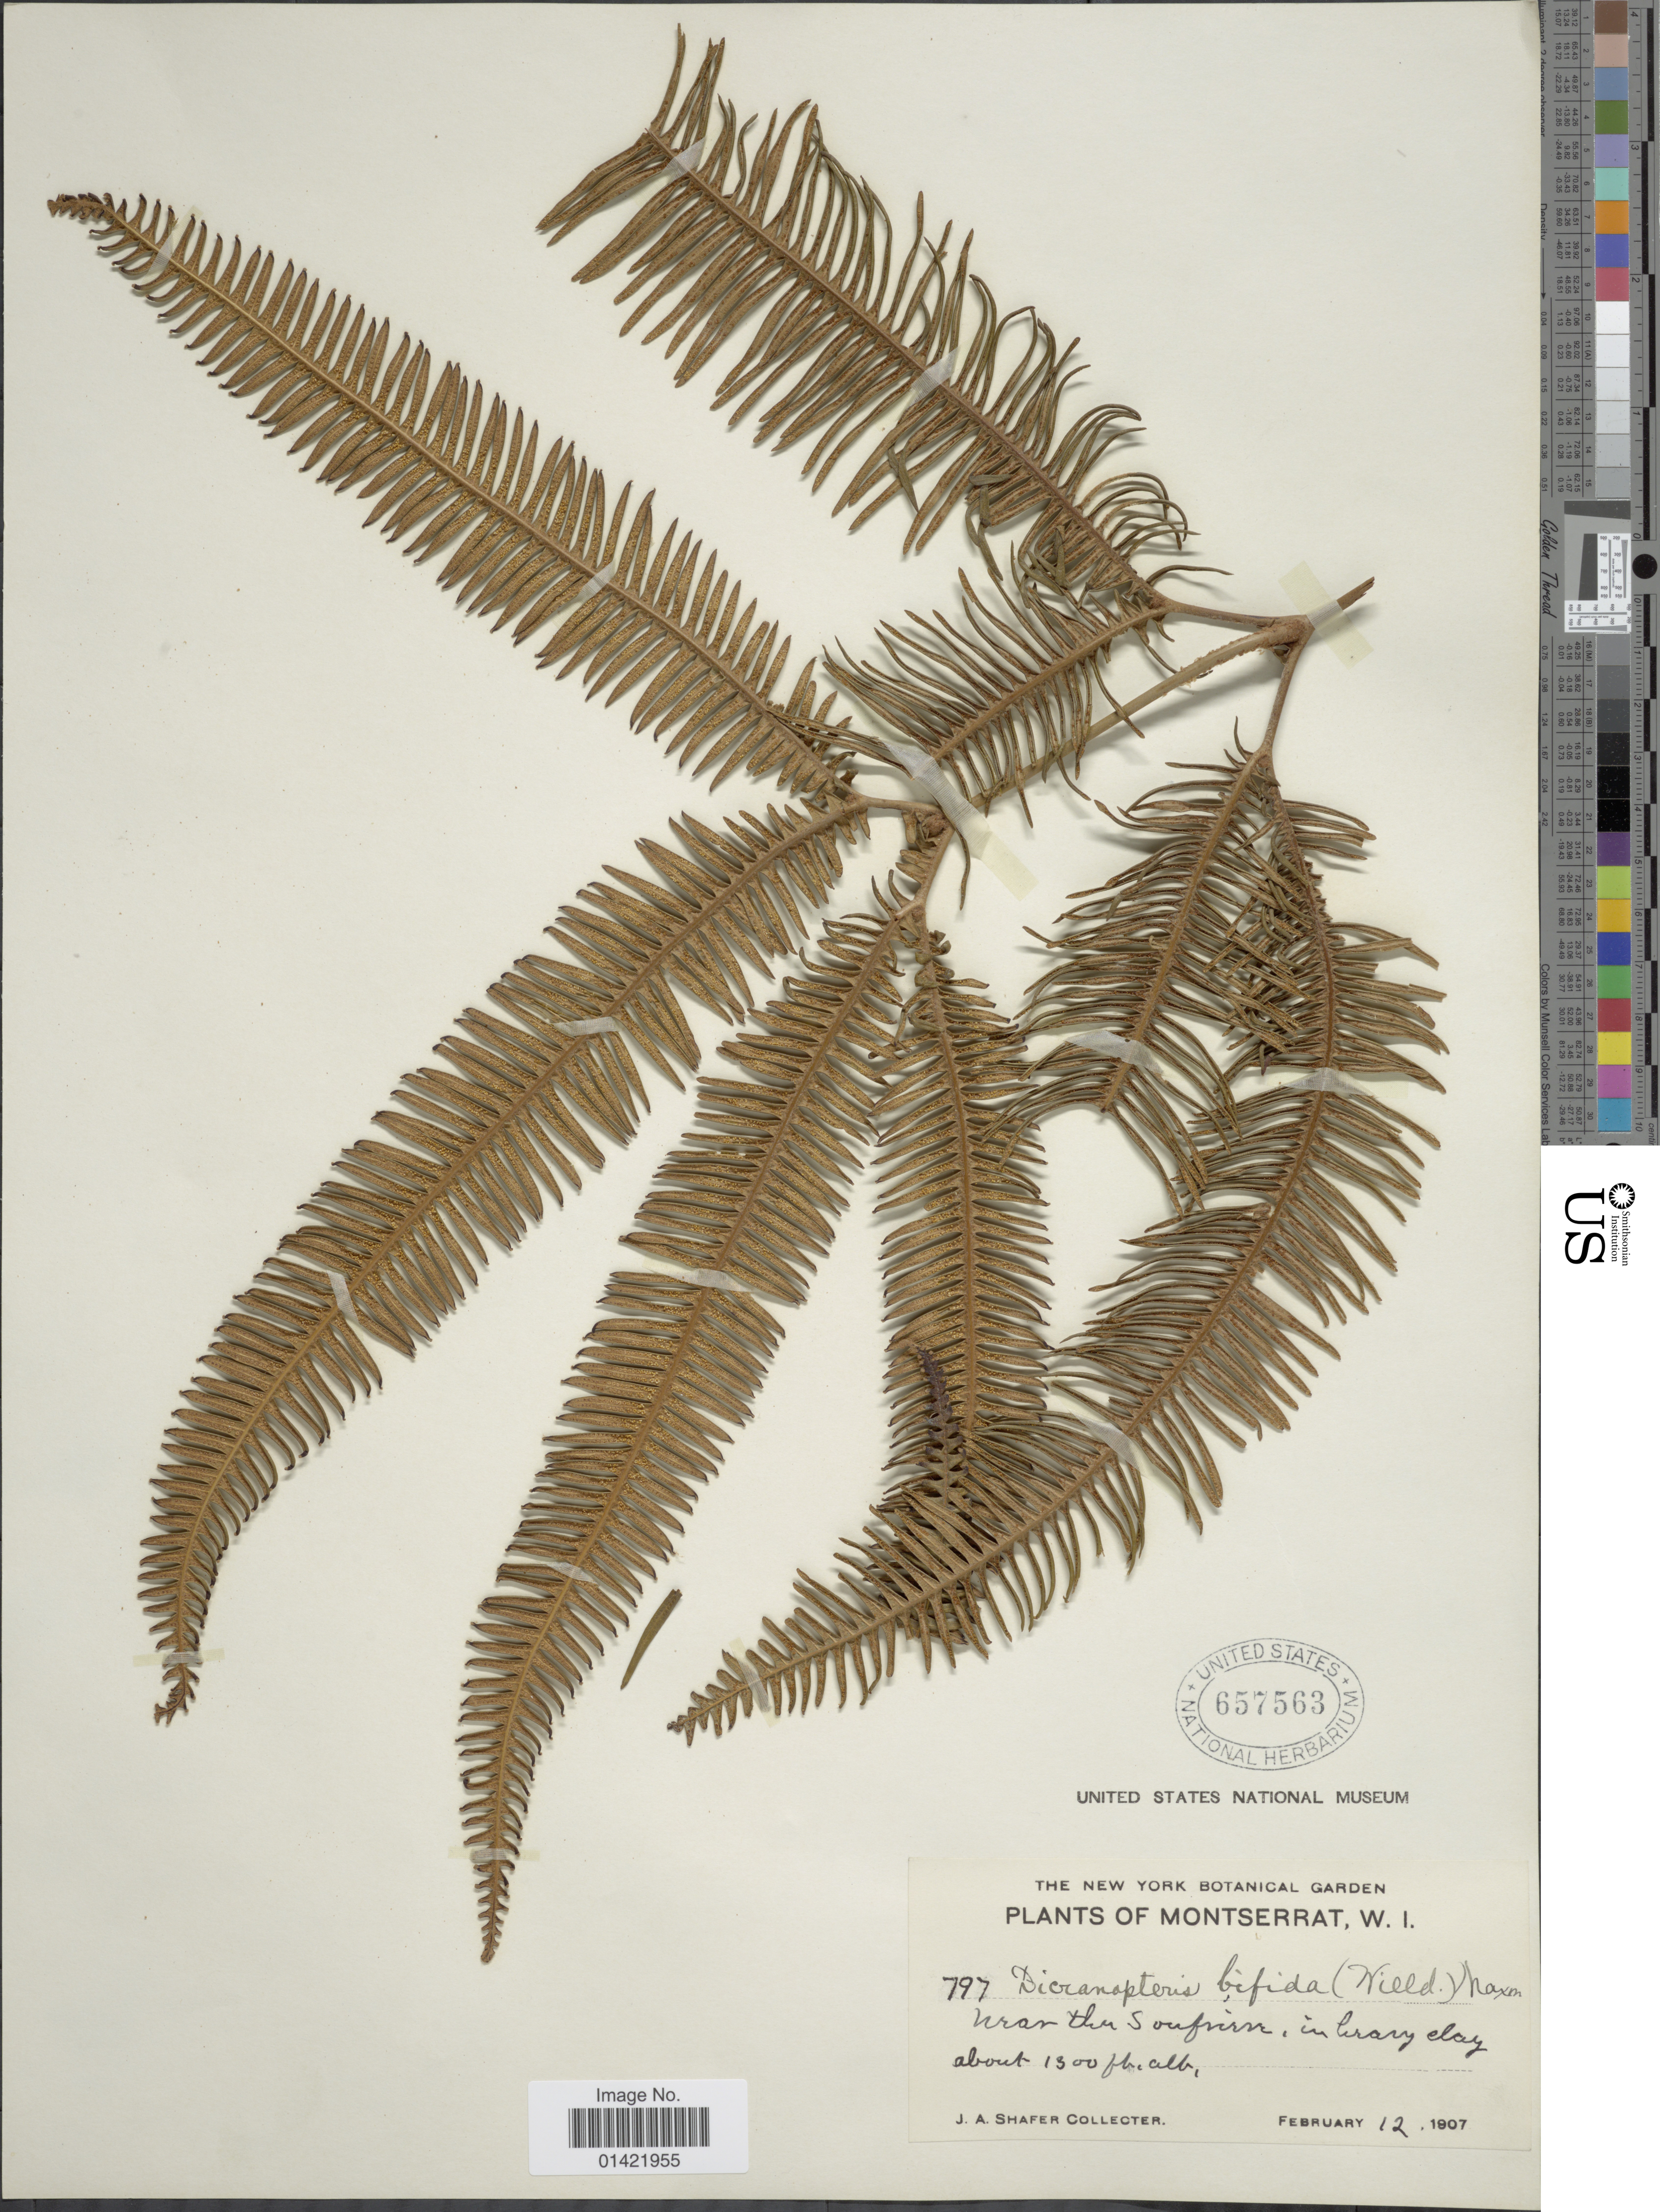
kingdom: Plantae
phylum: Tracheophyta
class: Polypodiopsida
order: Gleicheniales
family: Gleicheniaceae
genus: Sticherus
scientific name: Sticherus bifidus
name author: (Willd.) Ching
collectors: J. A. Shafer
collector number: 797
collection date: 1907-02-12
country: Montserrat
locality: Near the Soufriere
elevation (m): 396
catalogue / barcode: US 657563